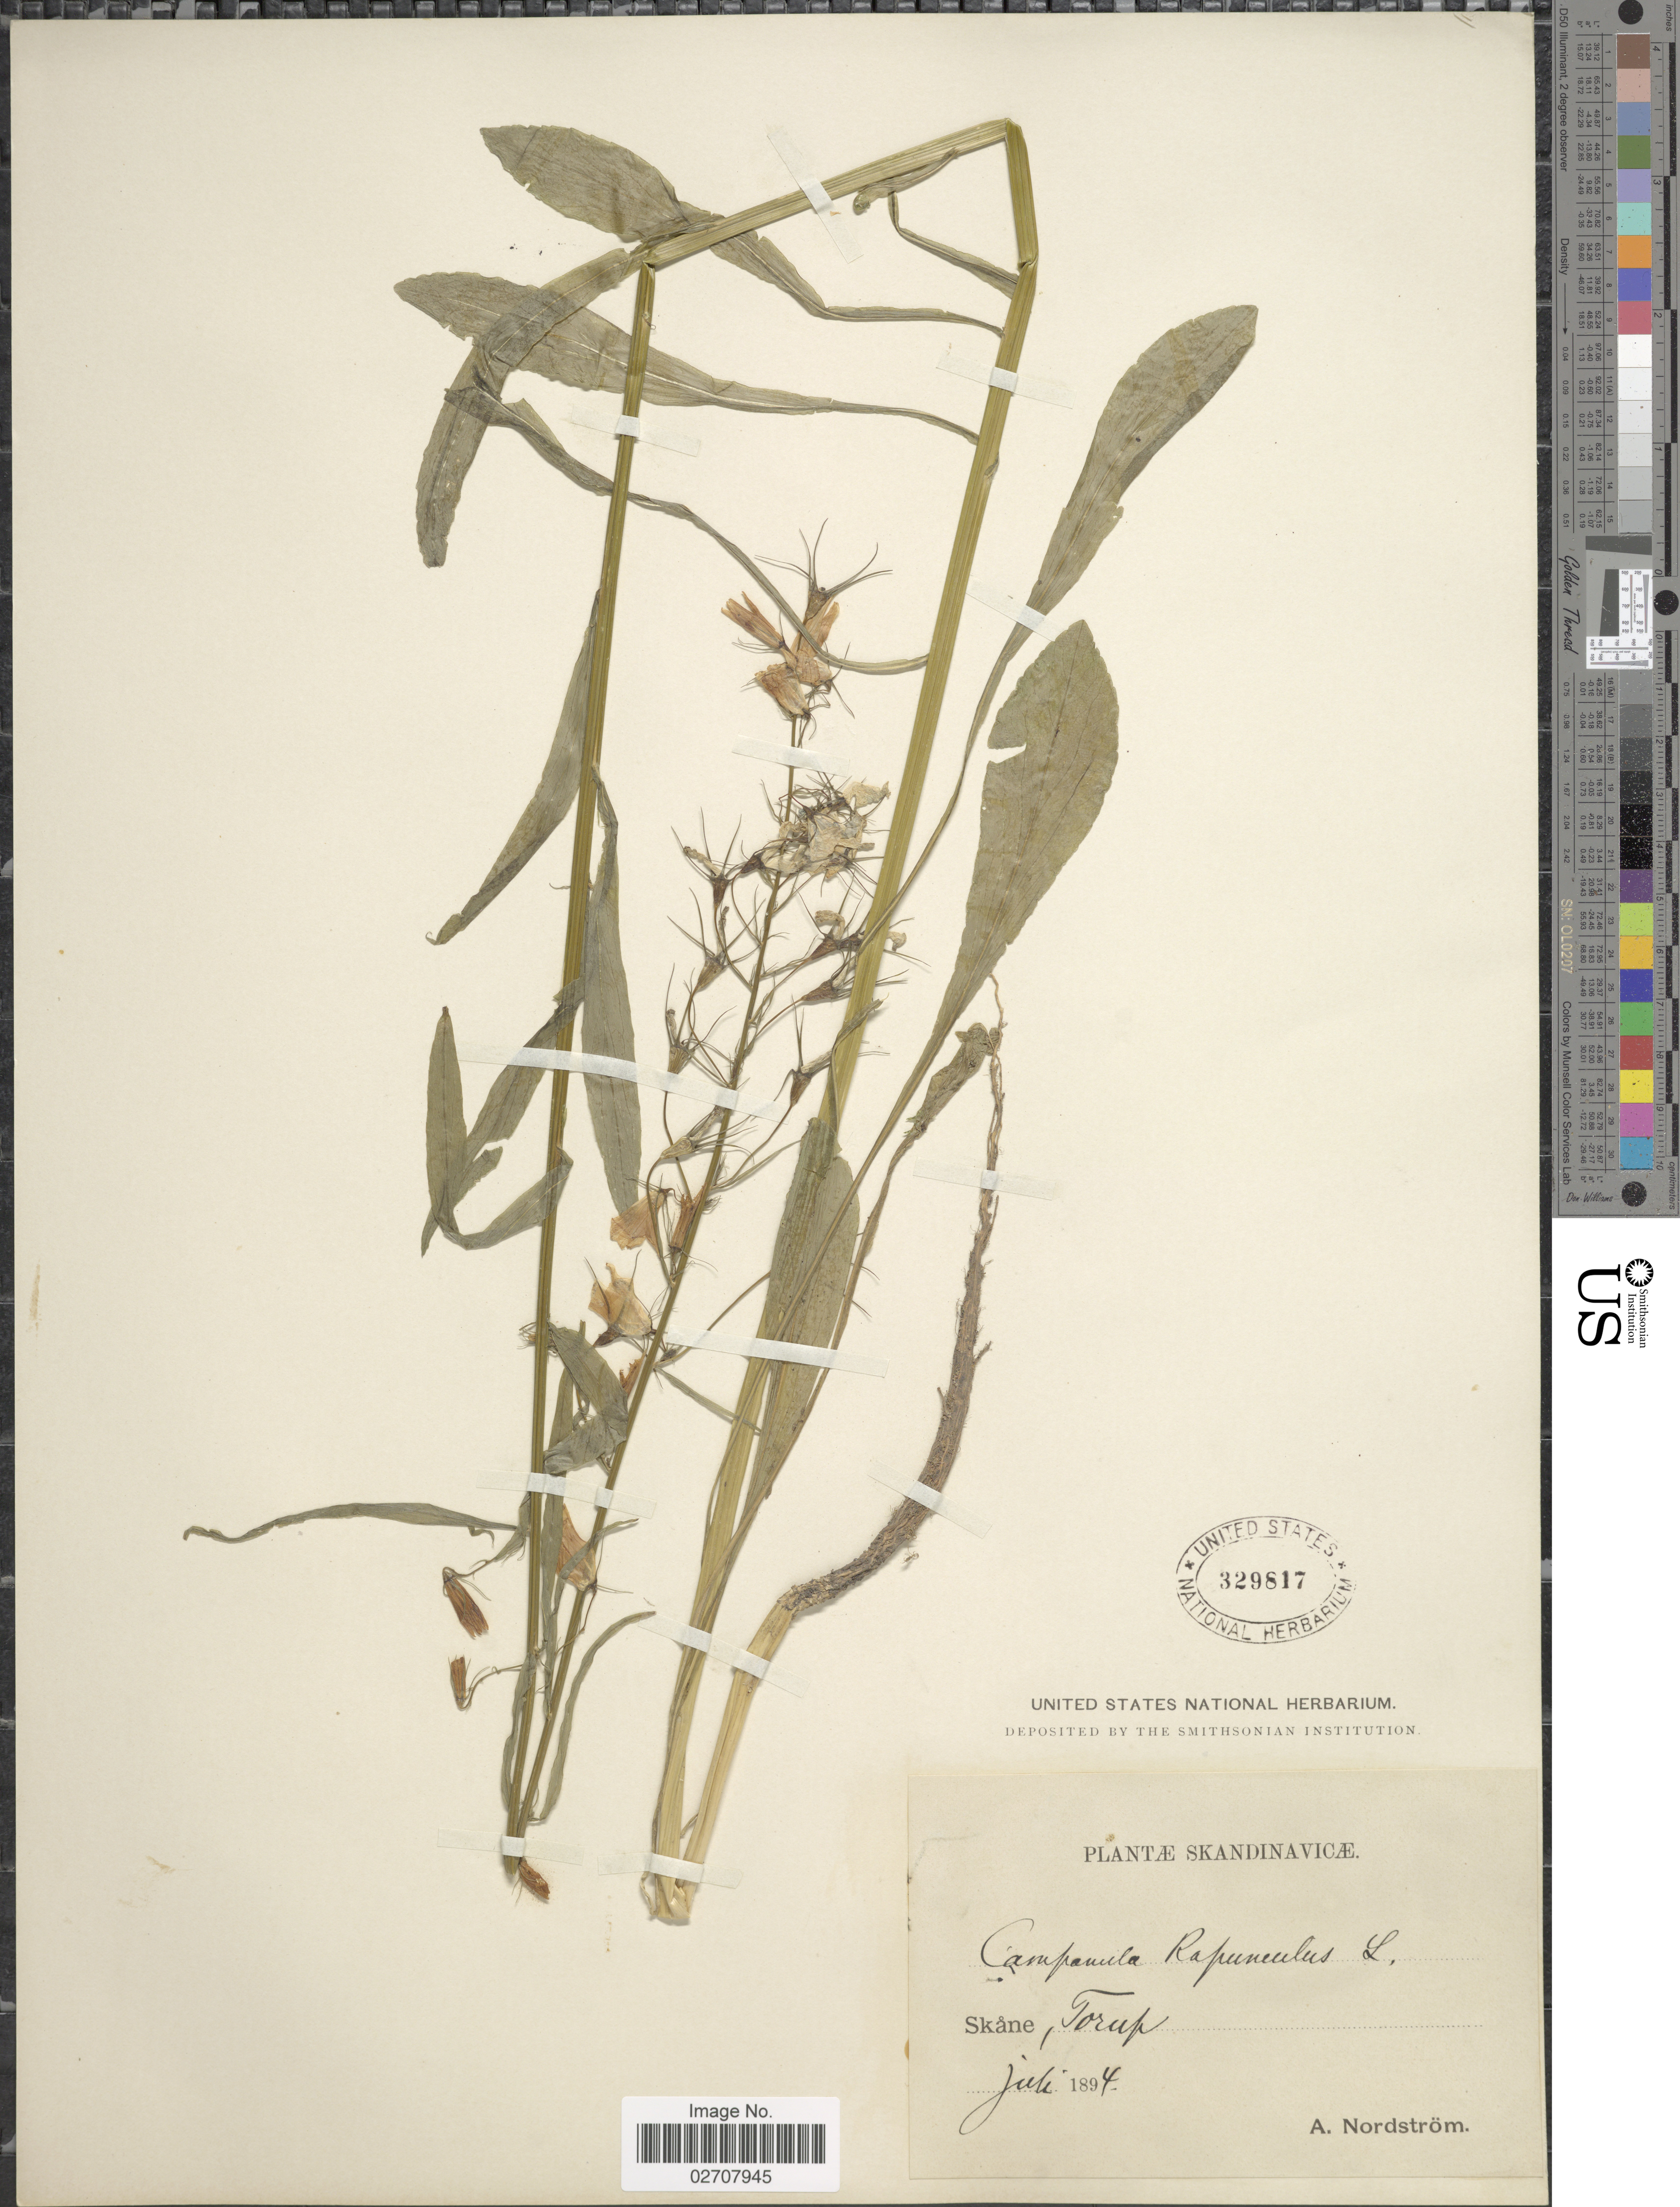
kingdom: Plantae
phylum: Tracheophyta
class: Magnoliopsida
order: Asterales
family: Campanulaceae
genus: Campanula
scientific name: Campanula rapunculus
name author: L.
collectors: A. Nordström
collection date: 1894-07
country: Sweden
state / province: Skåne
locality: Skandinavicae, Skane, Torup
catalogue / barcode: US 329817